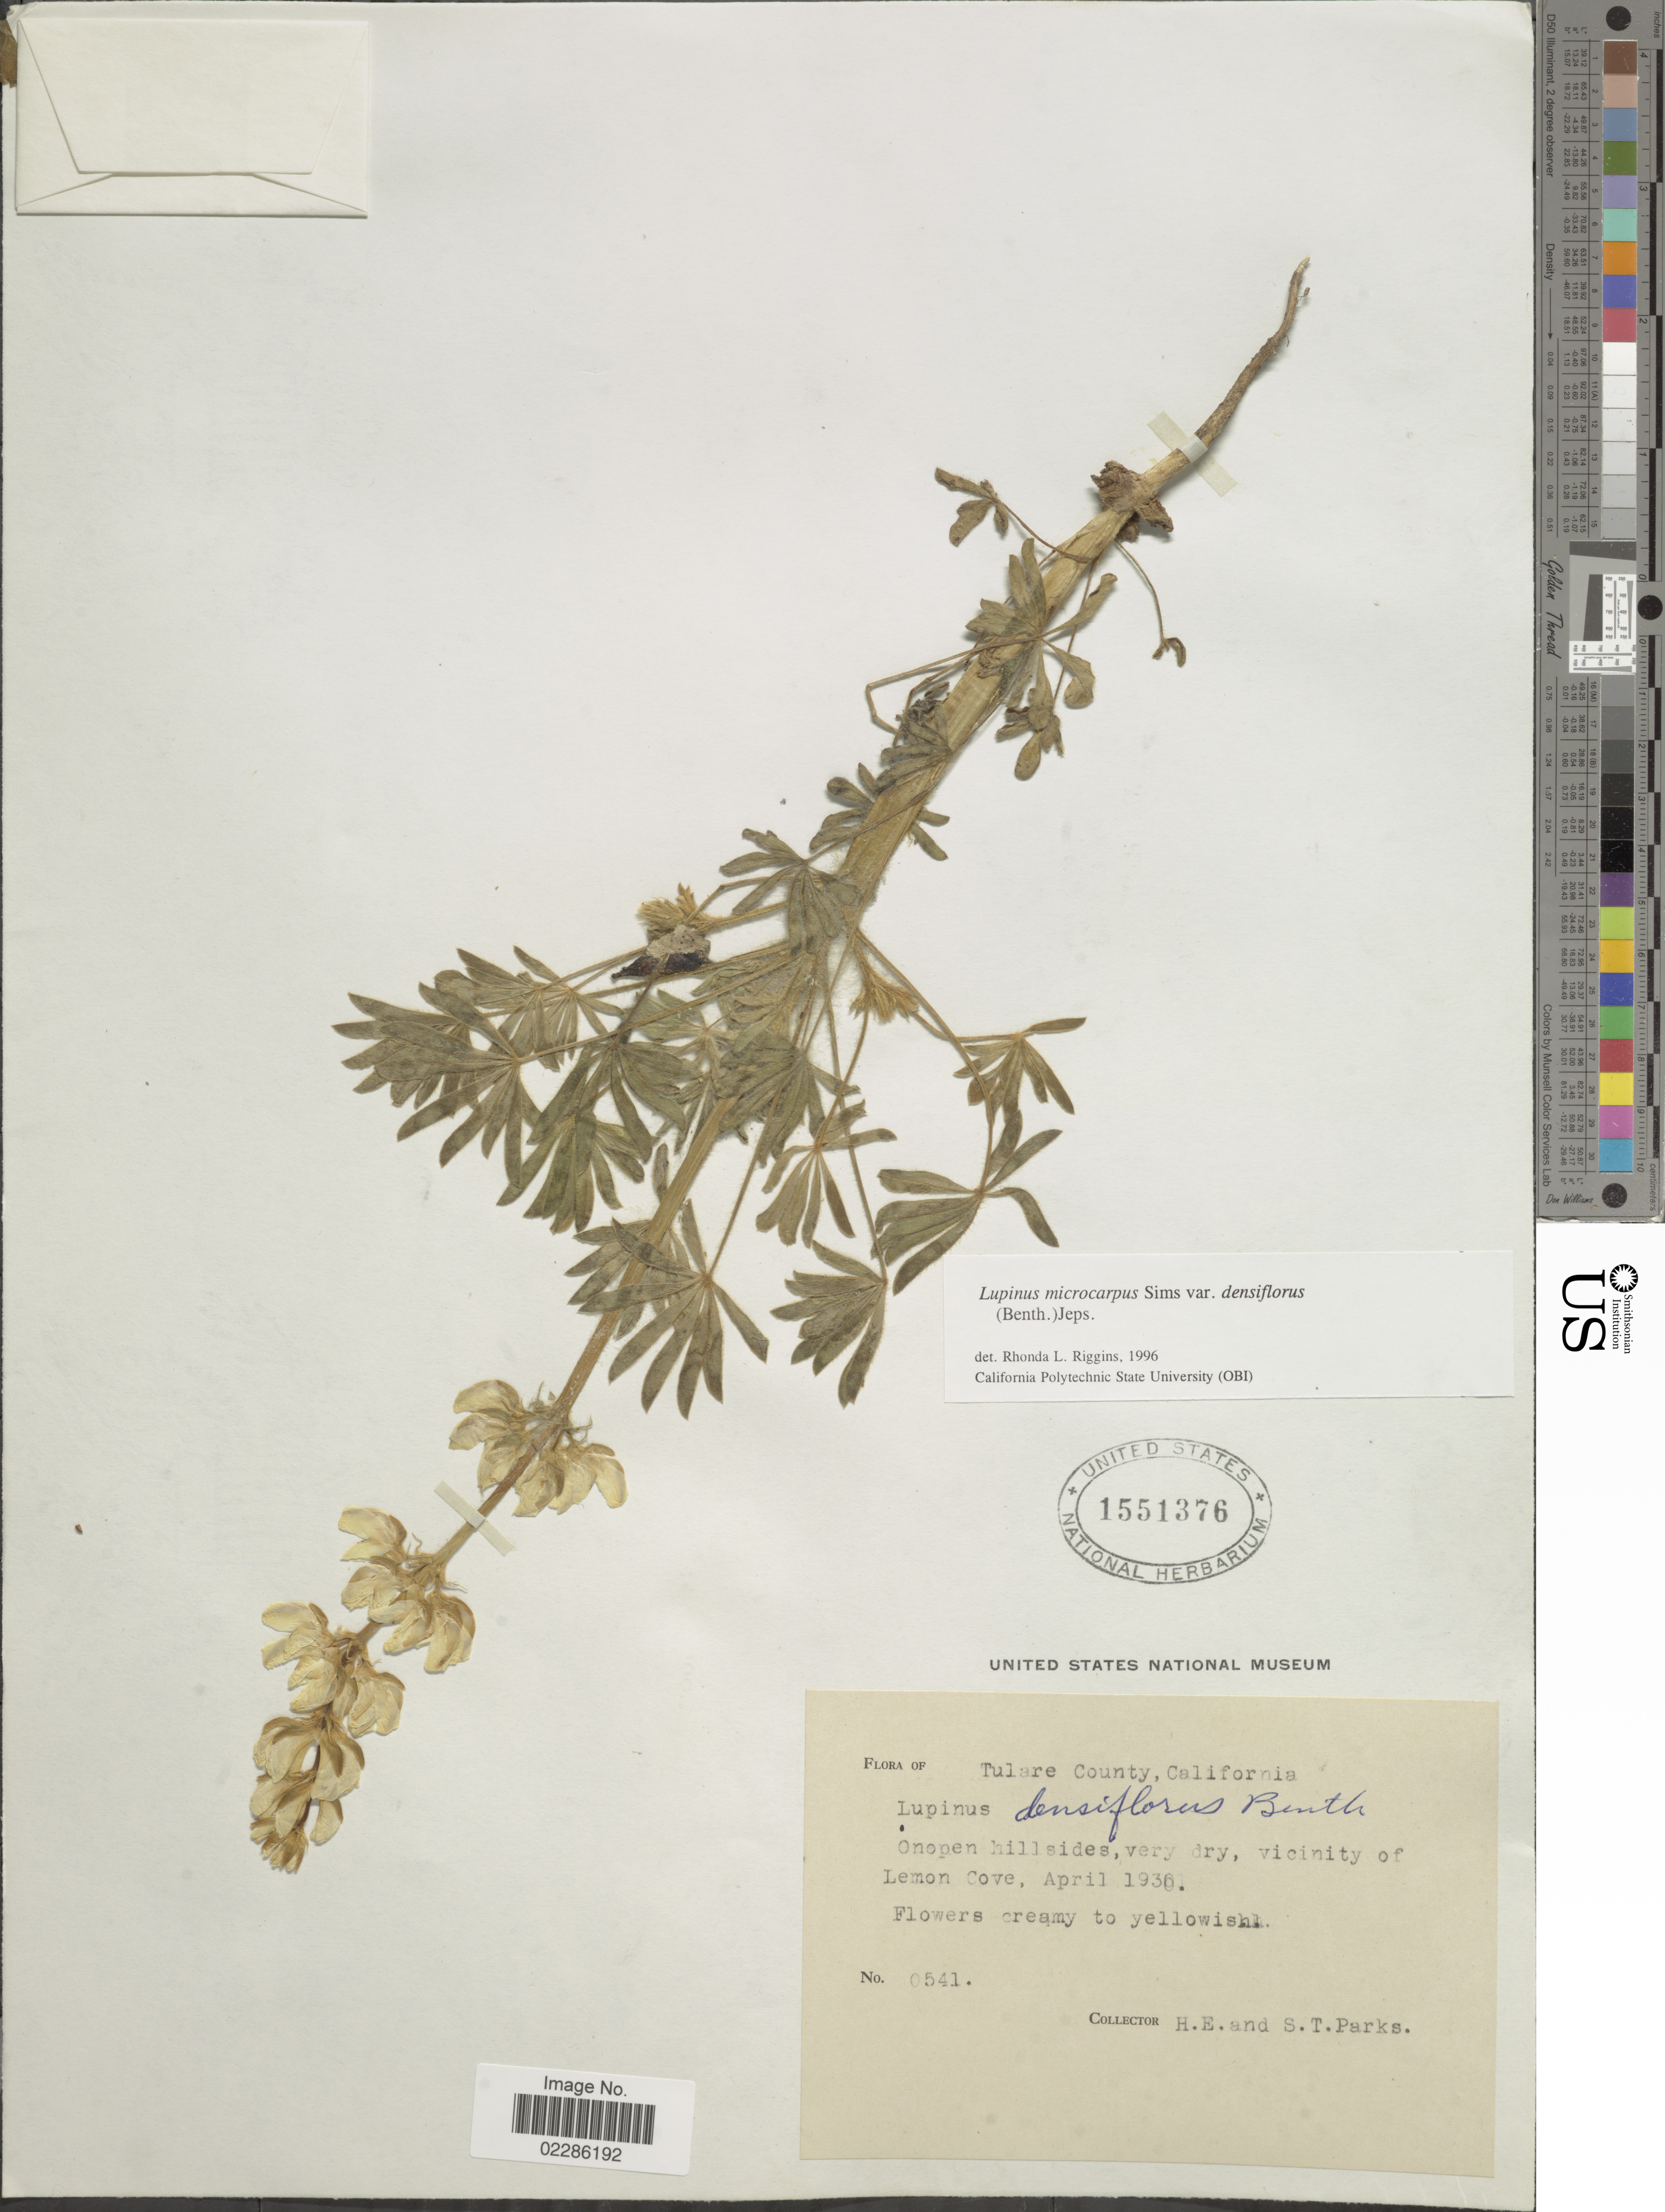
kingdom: Plantae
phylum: Tracheophyta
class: Magnoliopsida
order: Fabales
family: Fabaceae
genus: Lupinus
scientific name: Lupinus microcarpus var. densiflorus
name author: (Benth.) Jeps.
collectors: H. E. Parks & S. Parks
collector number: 0541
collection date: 1936-04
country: United States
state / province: California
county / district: Tulare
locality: Tulare County, Onopen hillsides, very dry, vicinity of Lemon Cove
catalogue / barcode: US 1551376